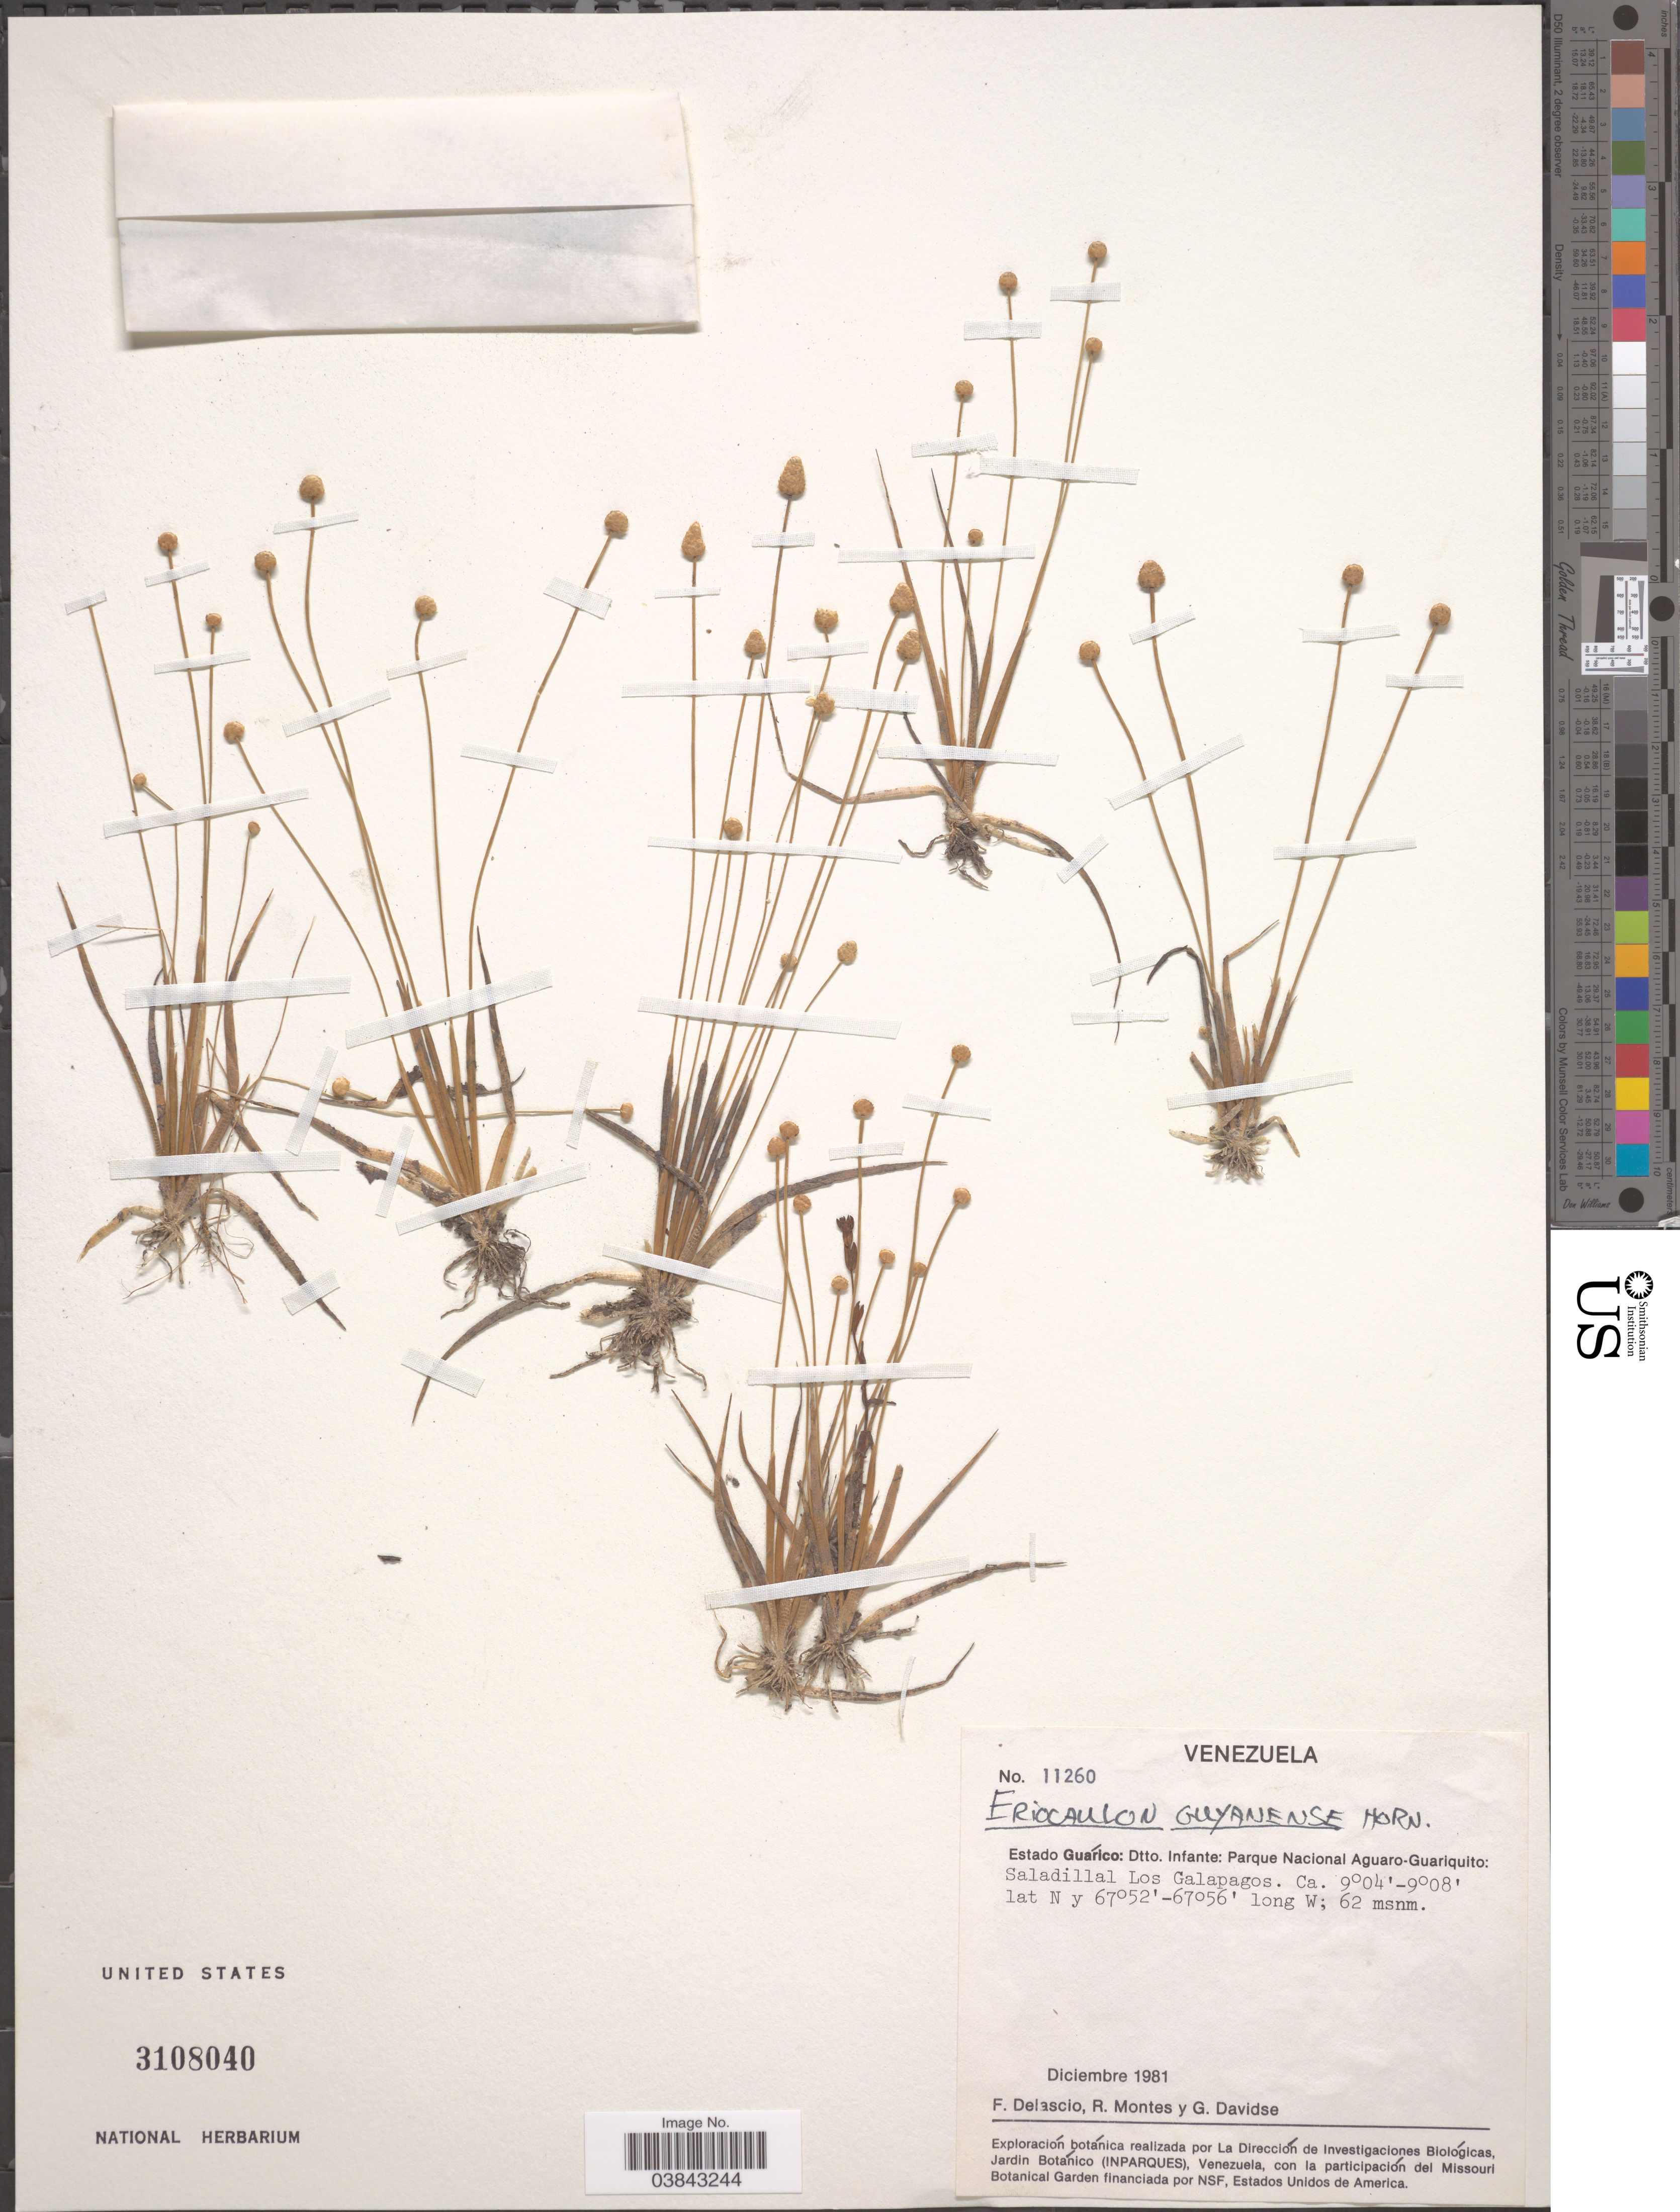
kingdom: Plantae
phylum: Tracheophyta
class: Liliopsida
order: Poales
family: Eriocaulaceae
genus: Eriocaulon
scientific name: Eriocaulon guianensis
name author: Körn.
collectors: F. Delascio C., R. Montes & G. Davidse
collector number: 11260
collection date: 1981-12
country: Venezuela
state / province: Guarico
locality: Dtto. Infante: Parque Nacional Aguaro-Guariquito: Saladillal Los Galapagos.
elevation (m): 62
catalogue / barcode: US 3108040